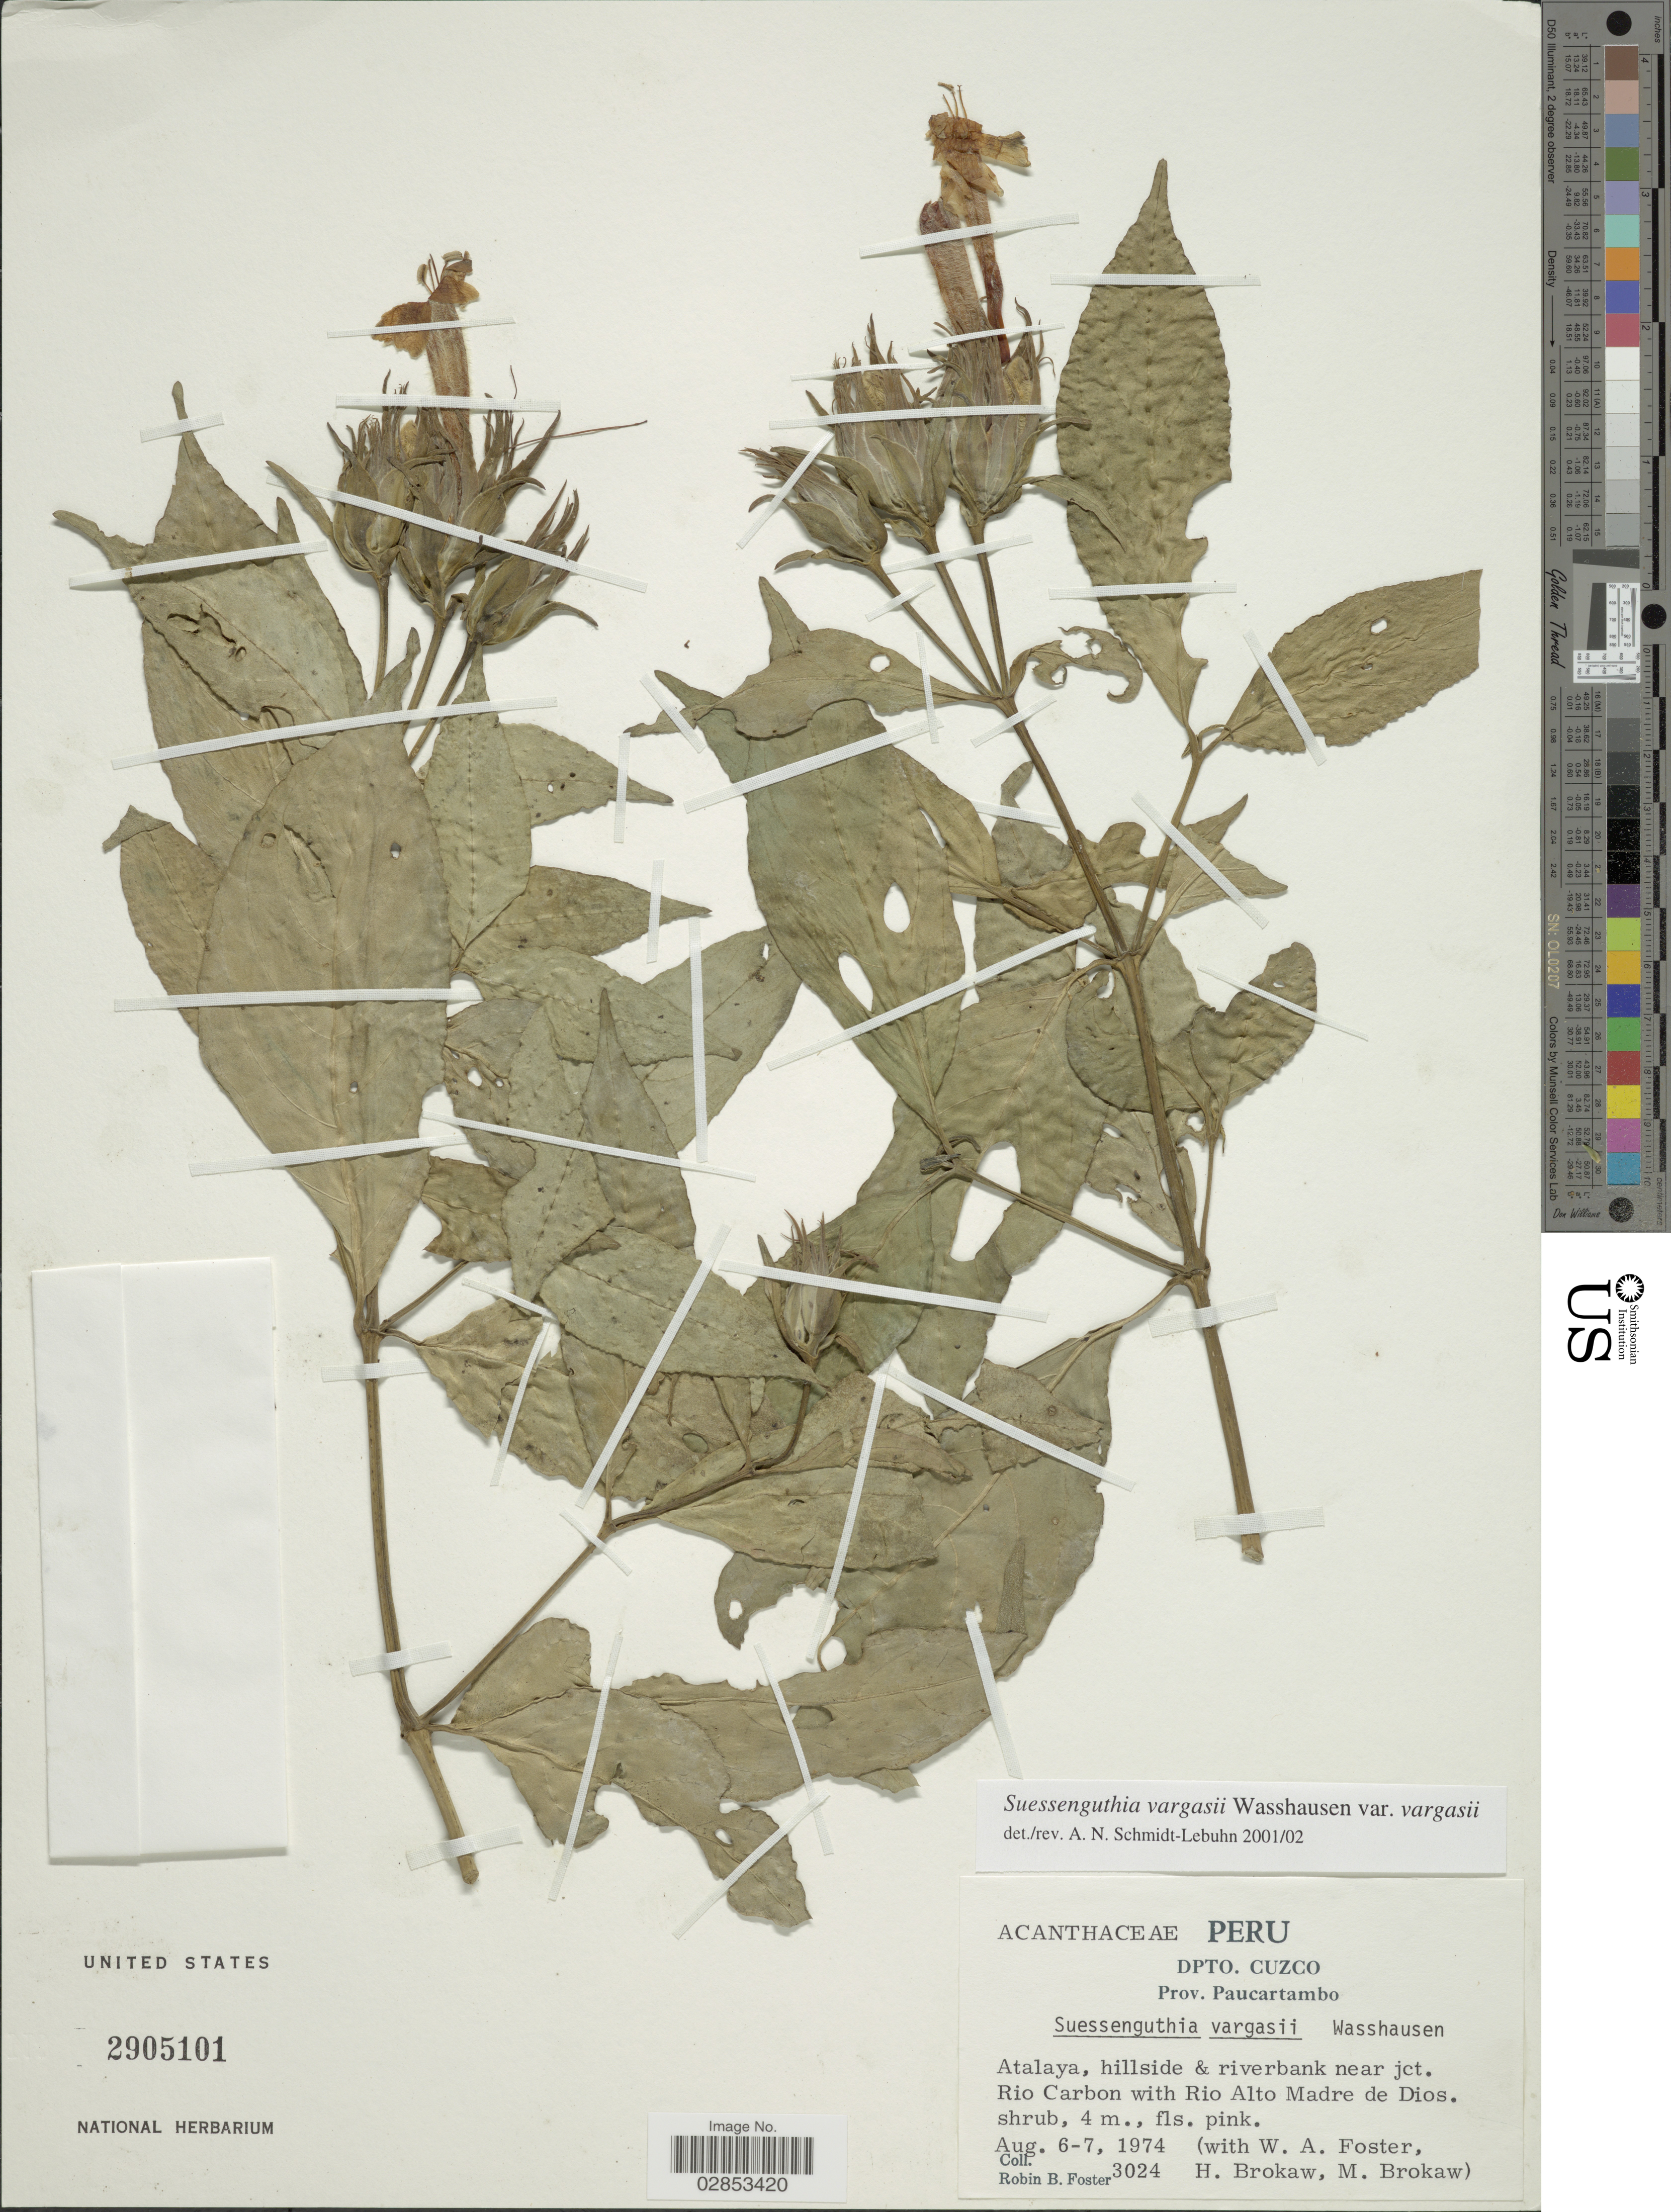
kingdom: Plantae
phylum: Tracheophyta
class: Magnoliopsida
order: Lamiales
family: Acanthaceae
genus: Suessenguthia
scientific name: Suessenguthia vargasii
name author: Wassh.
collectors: R. B. Foster, W. Foster, H. Brokaw & M. Brokaw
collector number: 3024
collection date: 1974-08-06/1974-08-07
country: Peru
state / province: Cusco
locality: Dpto. Cuzco. Prov. Paucartambo. Atalaya, hillside & riverbank near jct. Rio Carbon with Rio Alto Madre de Dios.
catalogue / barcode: US 2905101